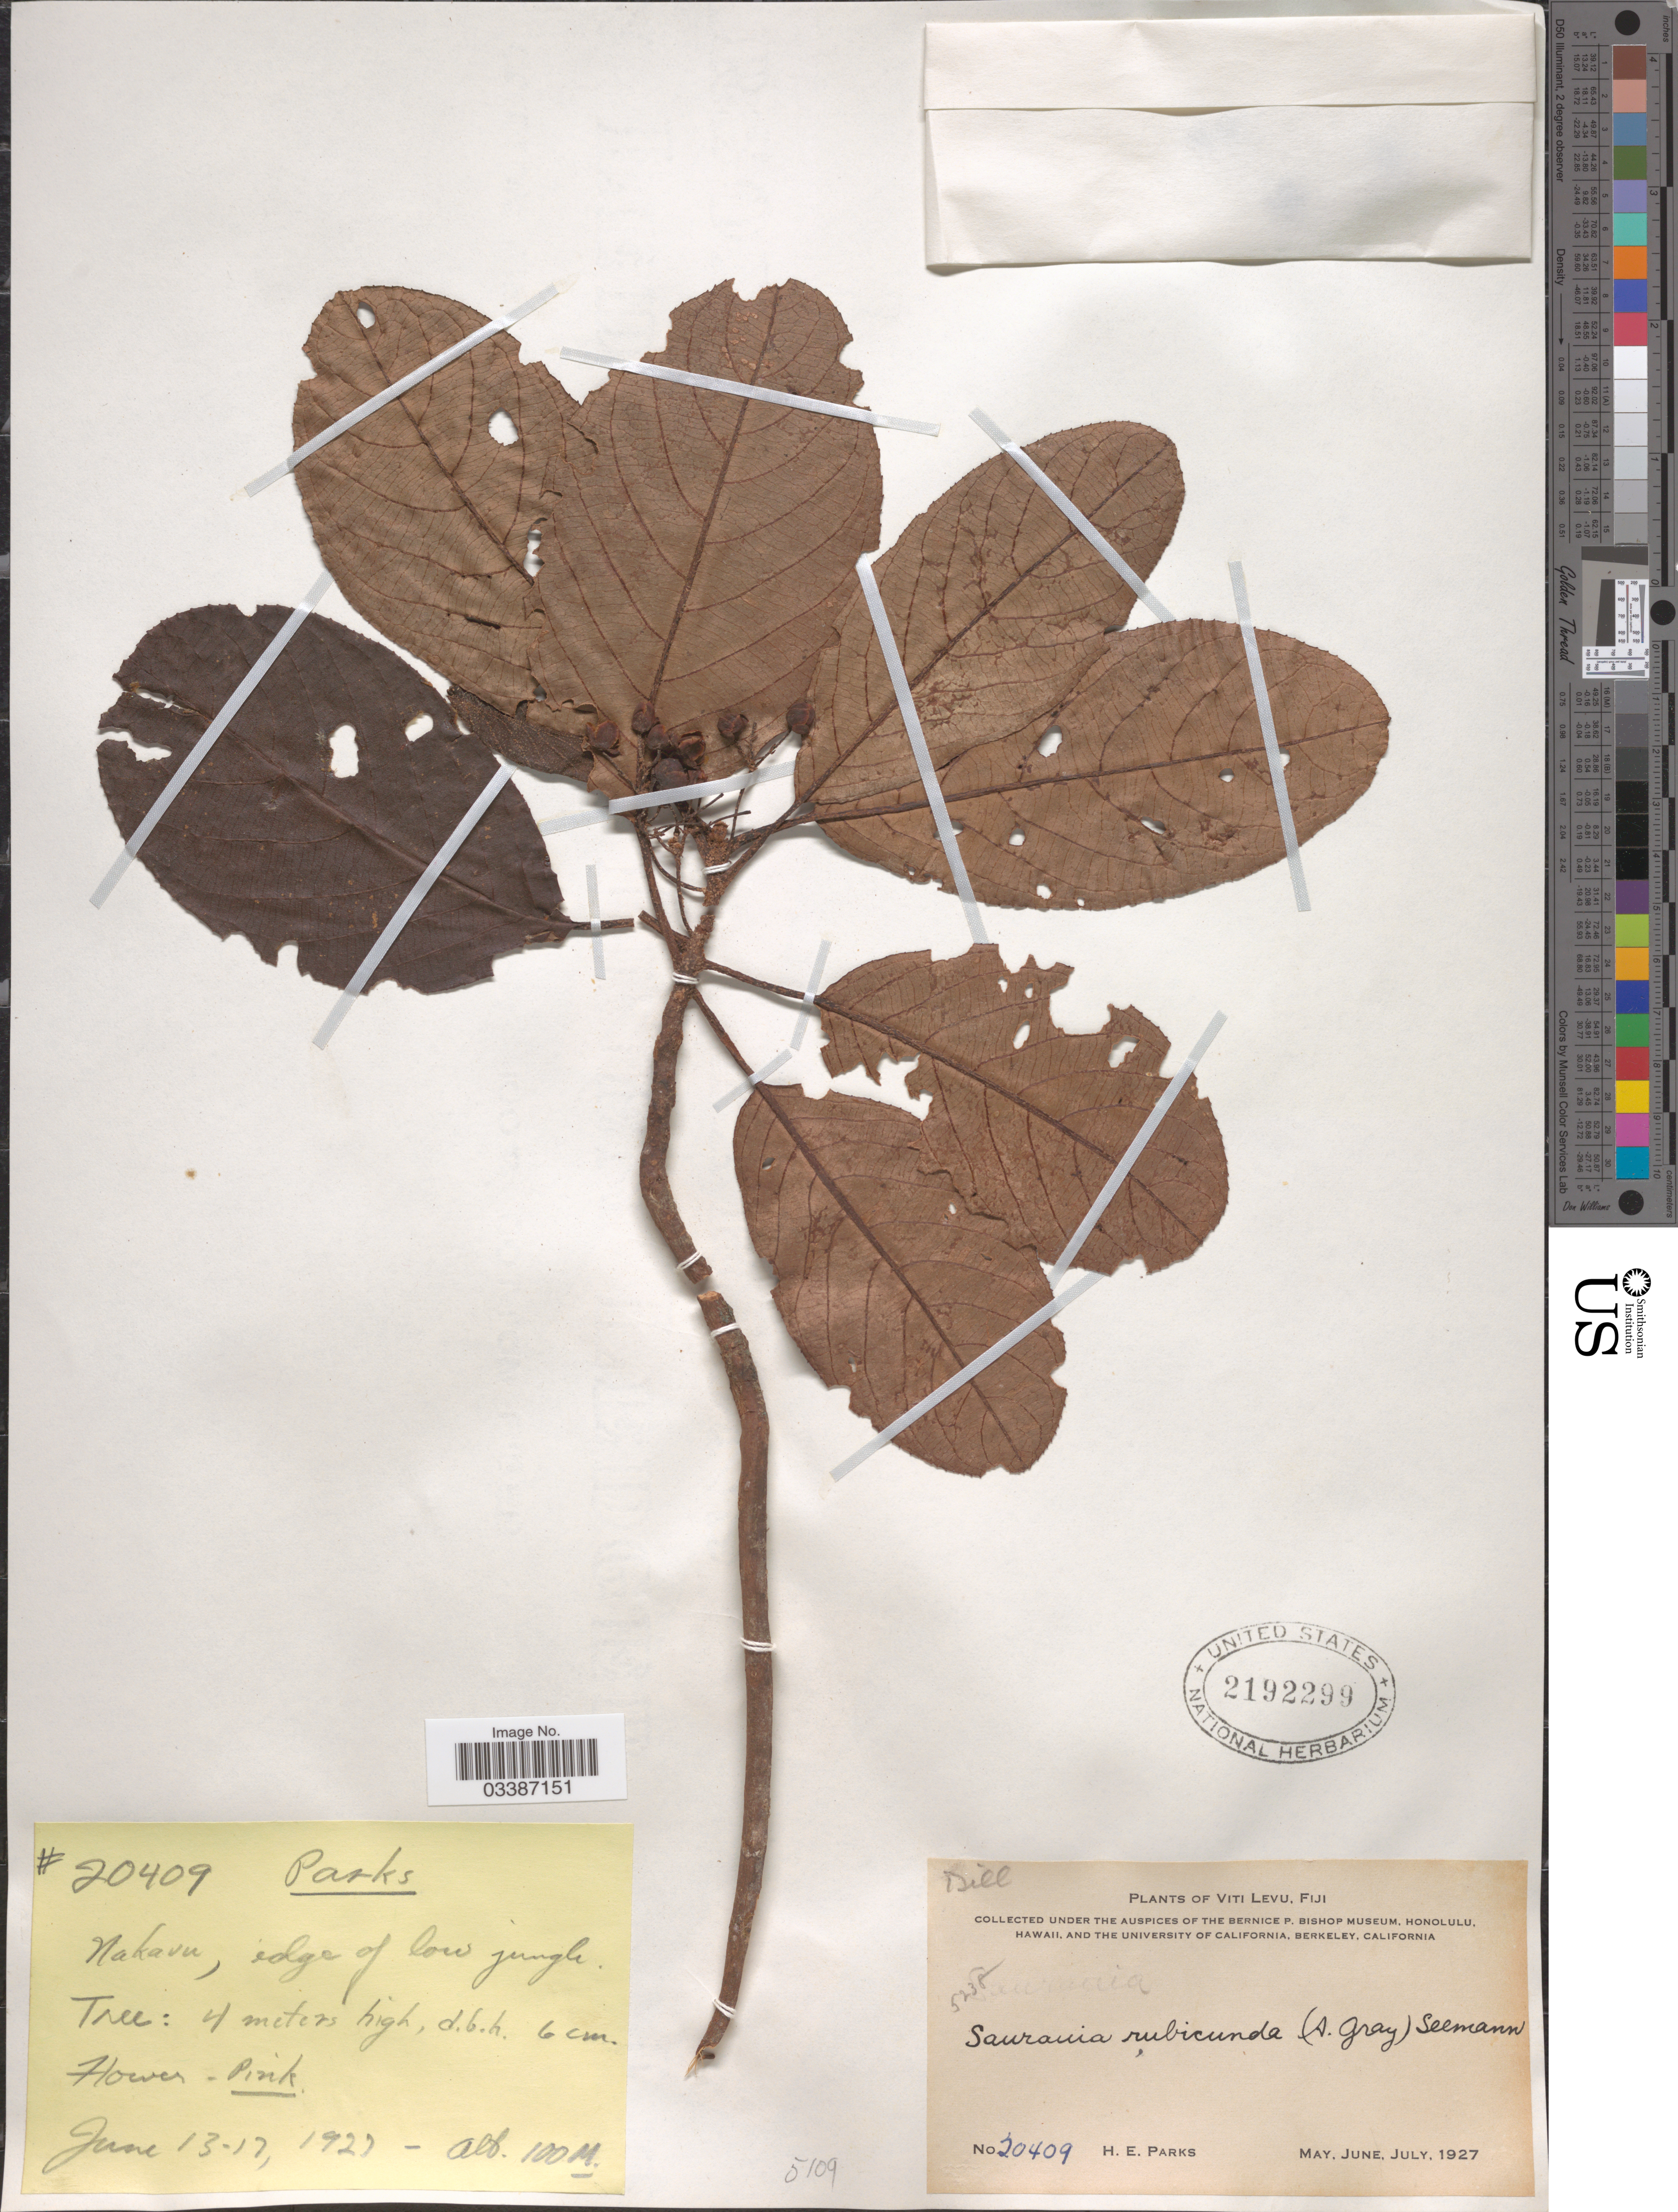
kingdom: Plantae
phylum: Tracheophyta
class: Magnoliopsida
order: Ericales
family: Actinidiaceae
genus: Saurauia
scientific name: Saurauia rubicunda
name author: Seem.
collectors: H. E. Parks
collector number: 20409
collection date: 1927-06-13/1927-06-17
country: Fiji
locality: Viti Levu. Nakavu, edge of low jungle.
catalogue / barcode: US 2192299